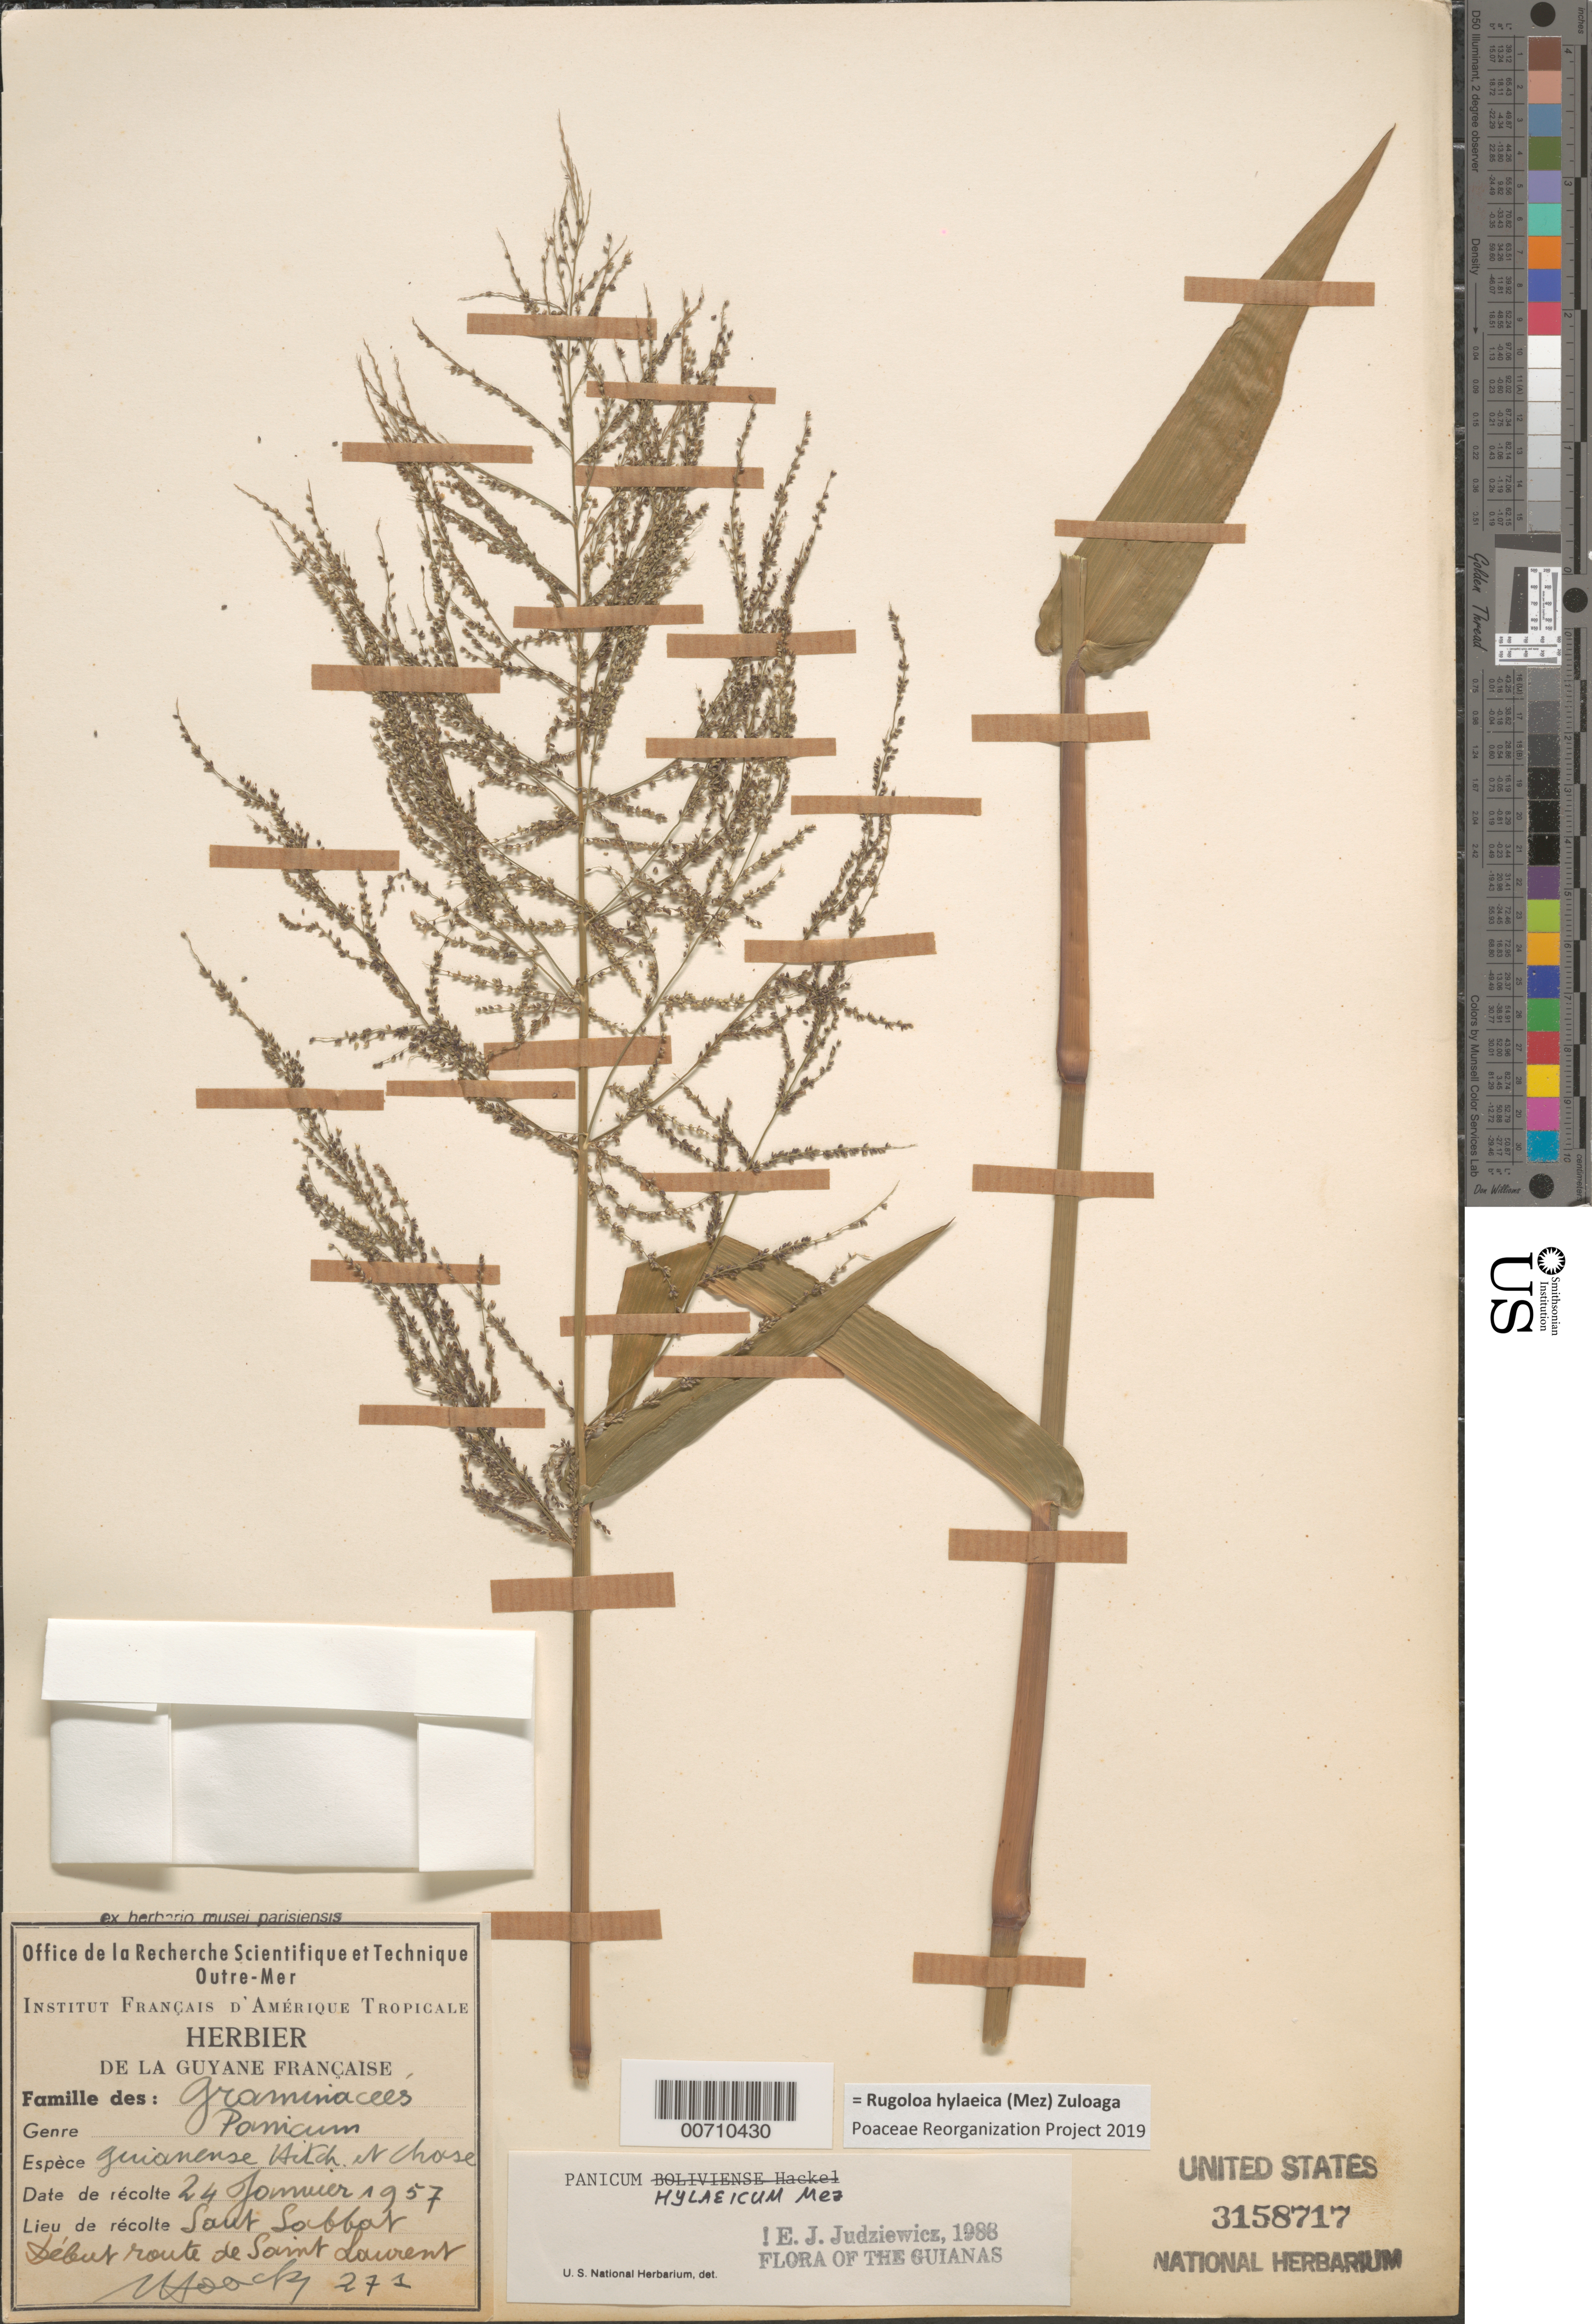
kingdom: Plantae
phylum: Tracheophyta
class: Liliopsida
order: Poales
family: Poaceae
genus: Panicum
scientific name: Panicum hylaeicum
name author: Mez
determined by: Judziewicz, E. J.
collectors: J. Hoock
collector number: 271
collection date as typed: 24-Jan-57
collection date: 1957-01-24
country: French Guiana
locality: Saut Sabbat, début route de Saint Laurent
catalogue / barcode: US 3158717